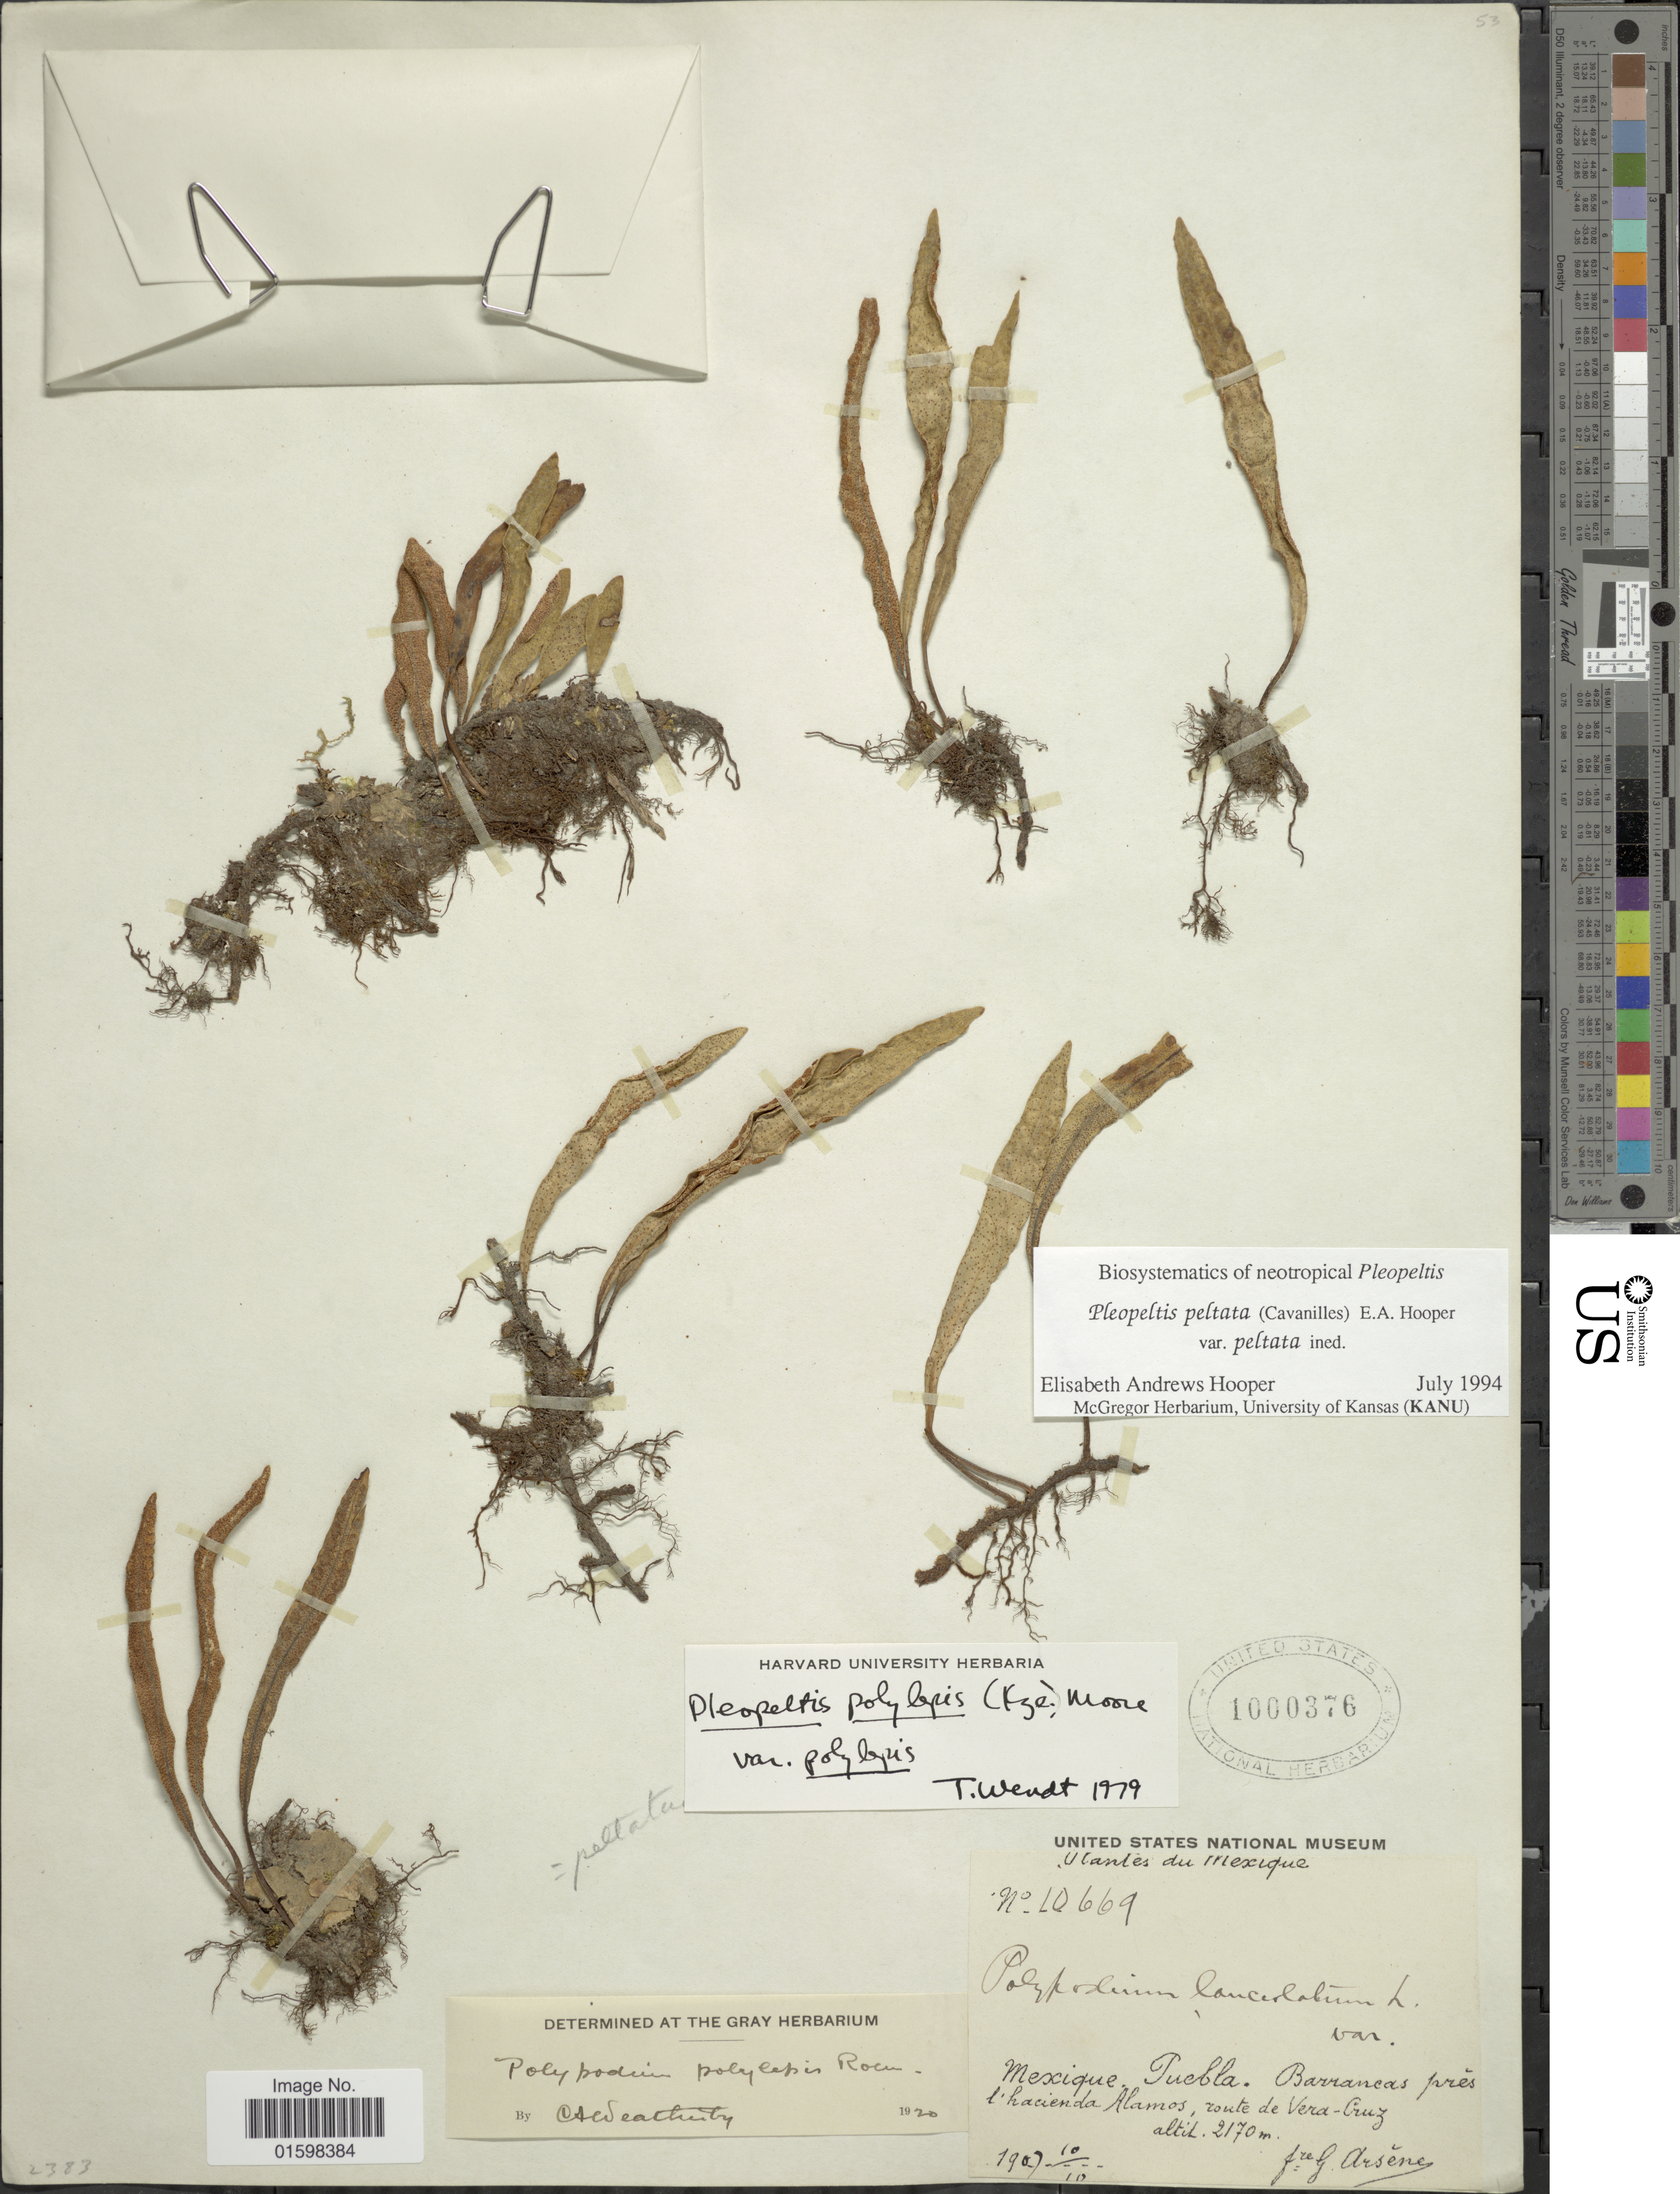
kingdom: Plantae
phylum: Tracheophyta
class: Polypodiopsida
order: Polypodiales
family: Polypodiaceae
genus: Pleopeltis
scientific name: Pleopeltis polylepis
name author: (Roem. ex Kunze) T. Moore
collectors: Bro. G. Arsène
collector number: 10669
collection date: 1907-10-10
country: Mexico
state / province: Puebla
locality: Barrancas pres l'hacienda Alamos, route de Vera-Cruz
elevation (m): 2170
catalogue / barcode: US 1000376